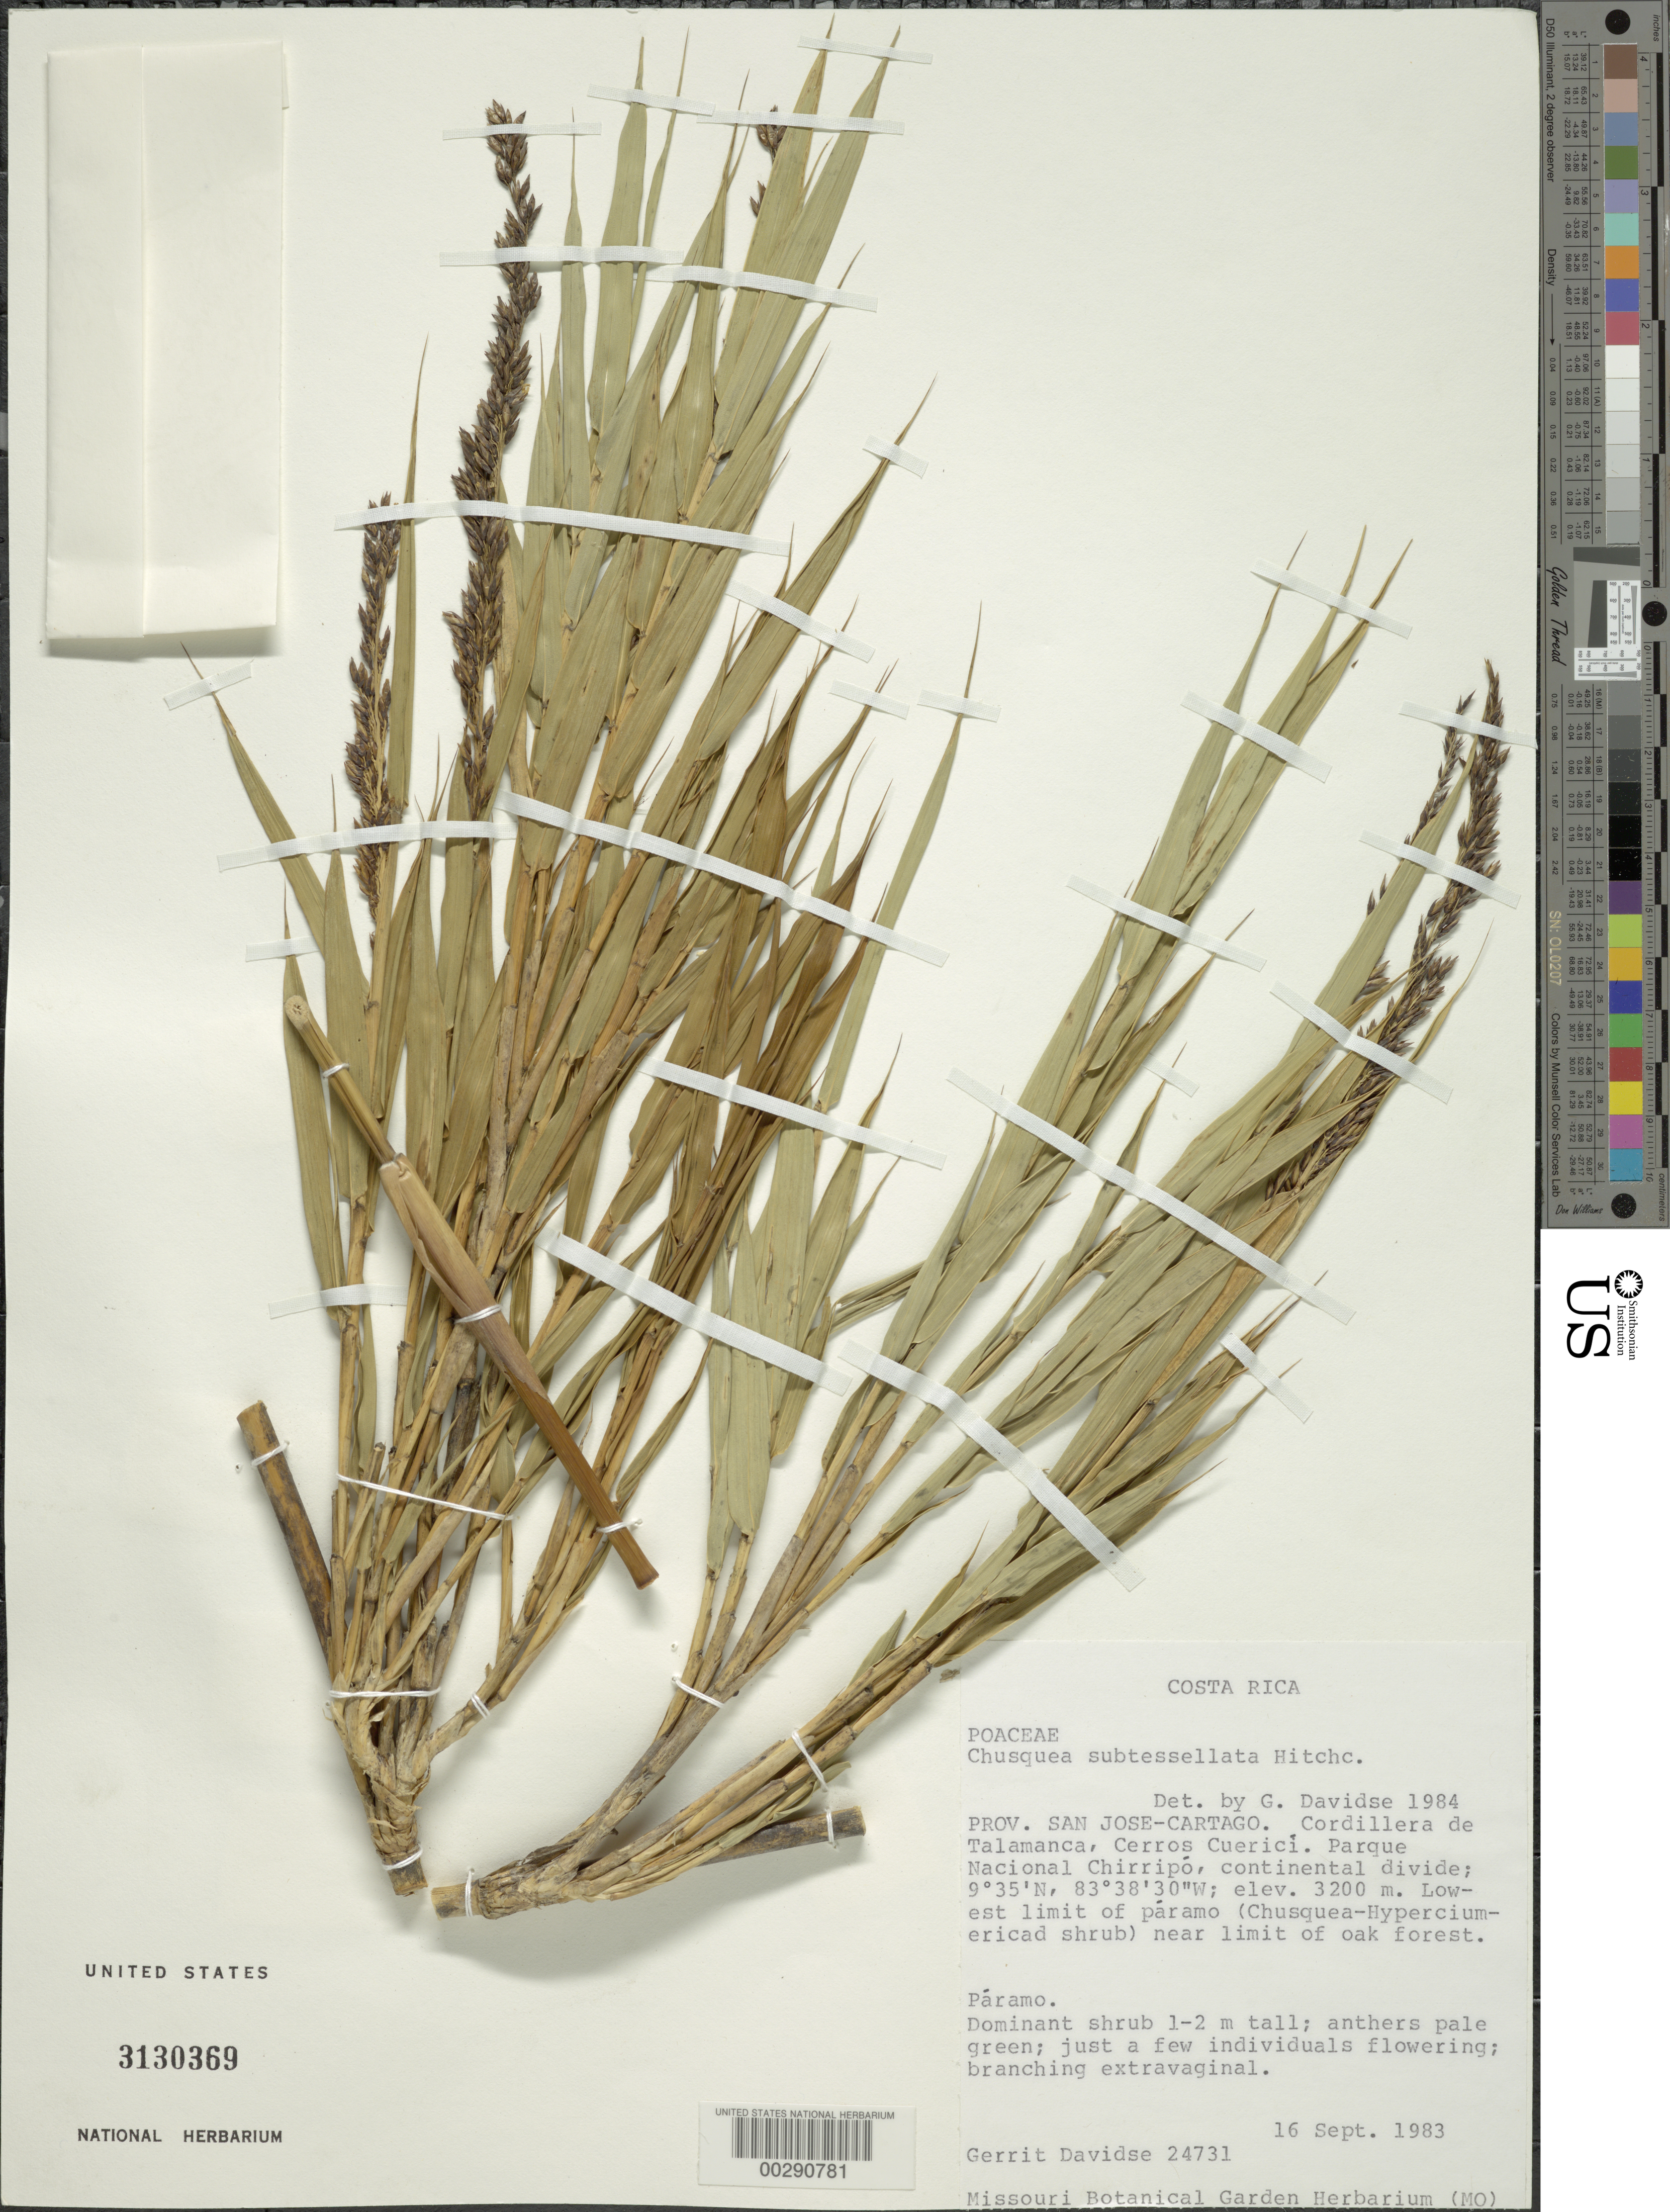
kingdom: Plantae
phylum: Tracheophyta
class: Liliopsida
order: Poales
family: Poaceae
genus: Chusquea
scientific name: Chusquea subtessellata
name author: Hitchc.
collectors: G. Davidse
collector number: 24731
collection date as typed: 16 Sep 1983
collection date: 1983-09-16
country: Costa Rica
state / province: Cartago / San José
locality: Cordillera de Talamanca, Cerros Cuerici, Parque Nacional Chirripo, Continental Divide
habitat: Lowest limit of paramo near limit of oak forest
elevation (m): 3200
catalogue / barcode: US 3130369